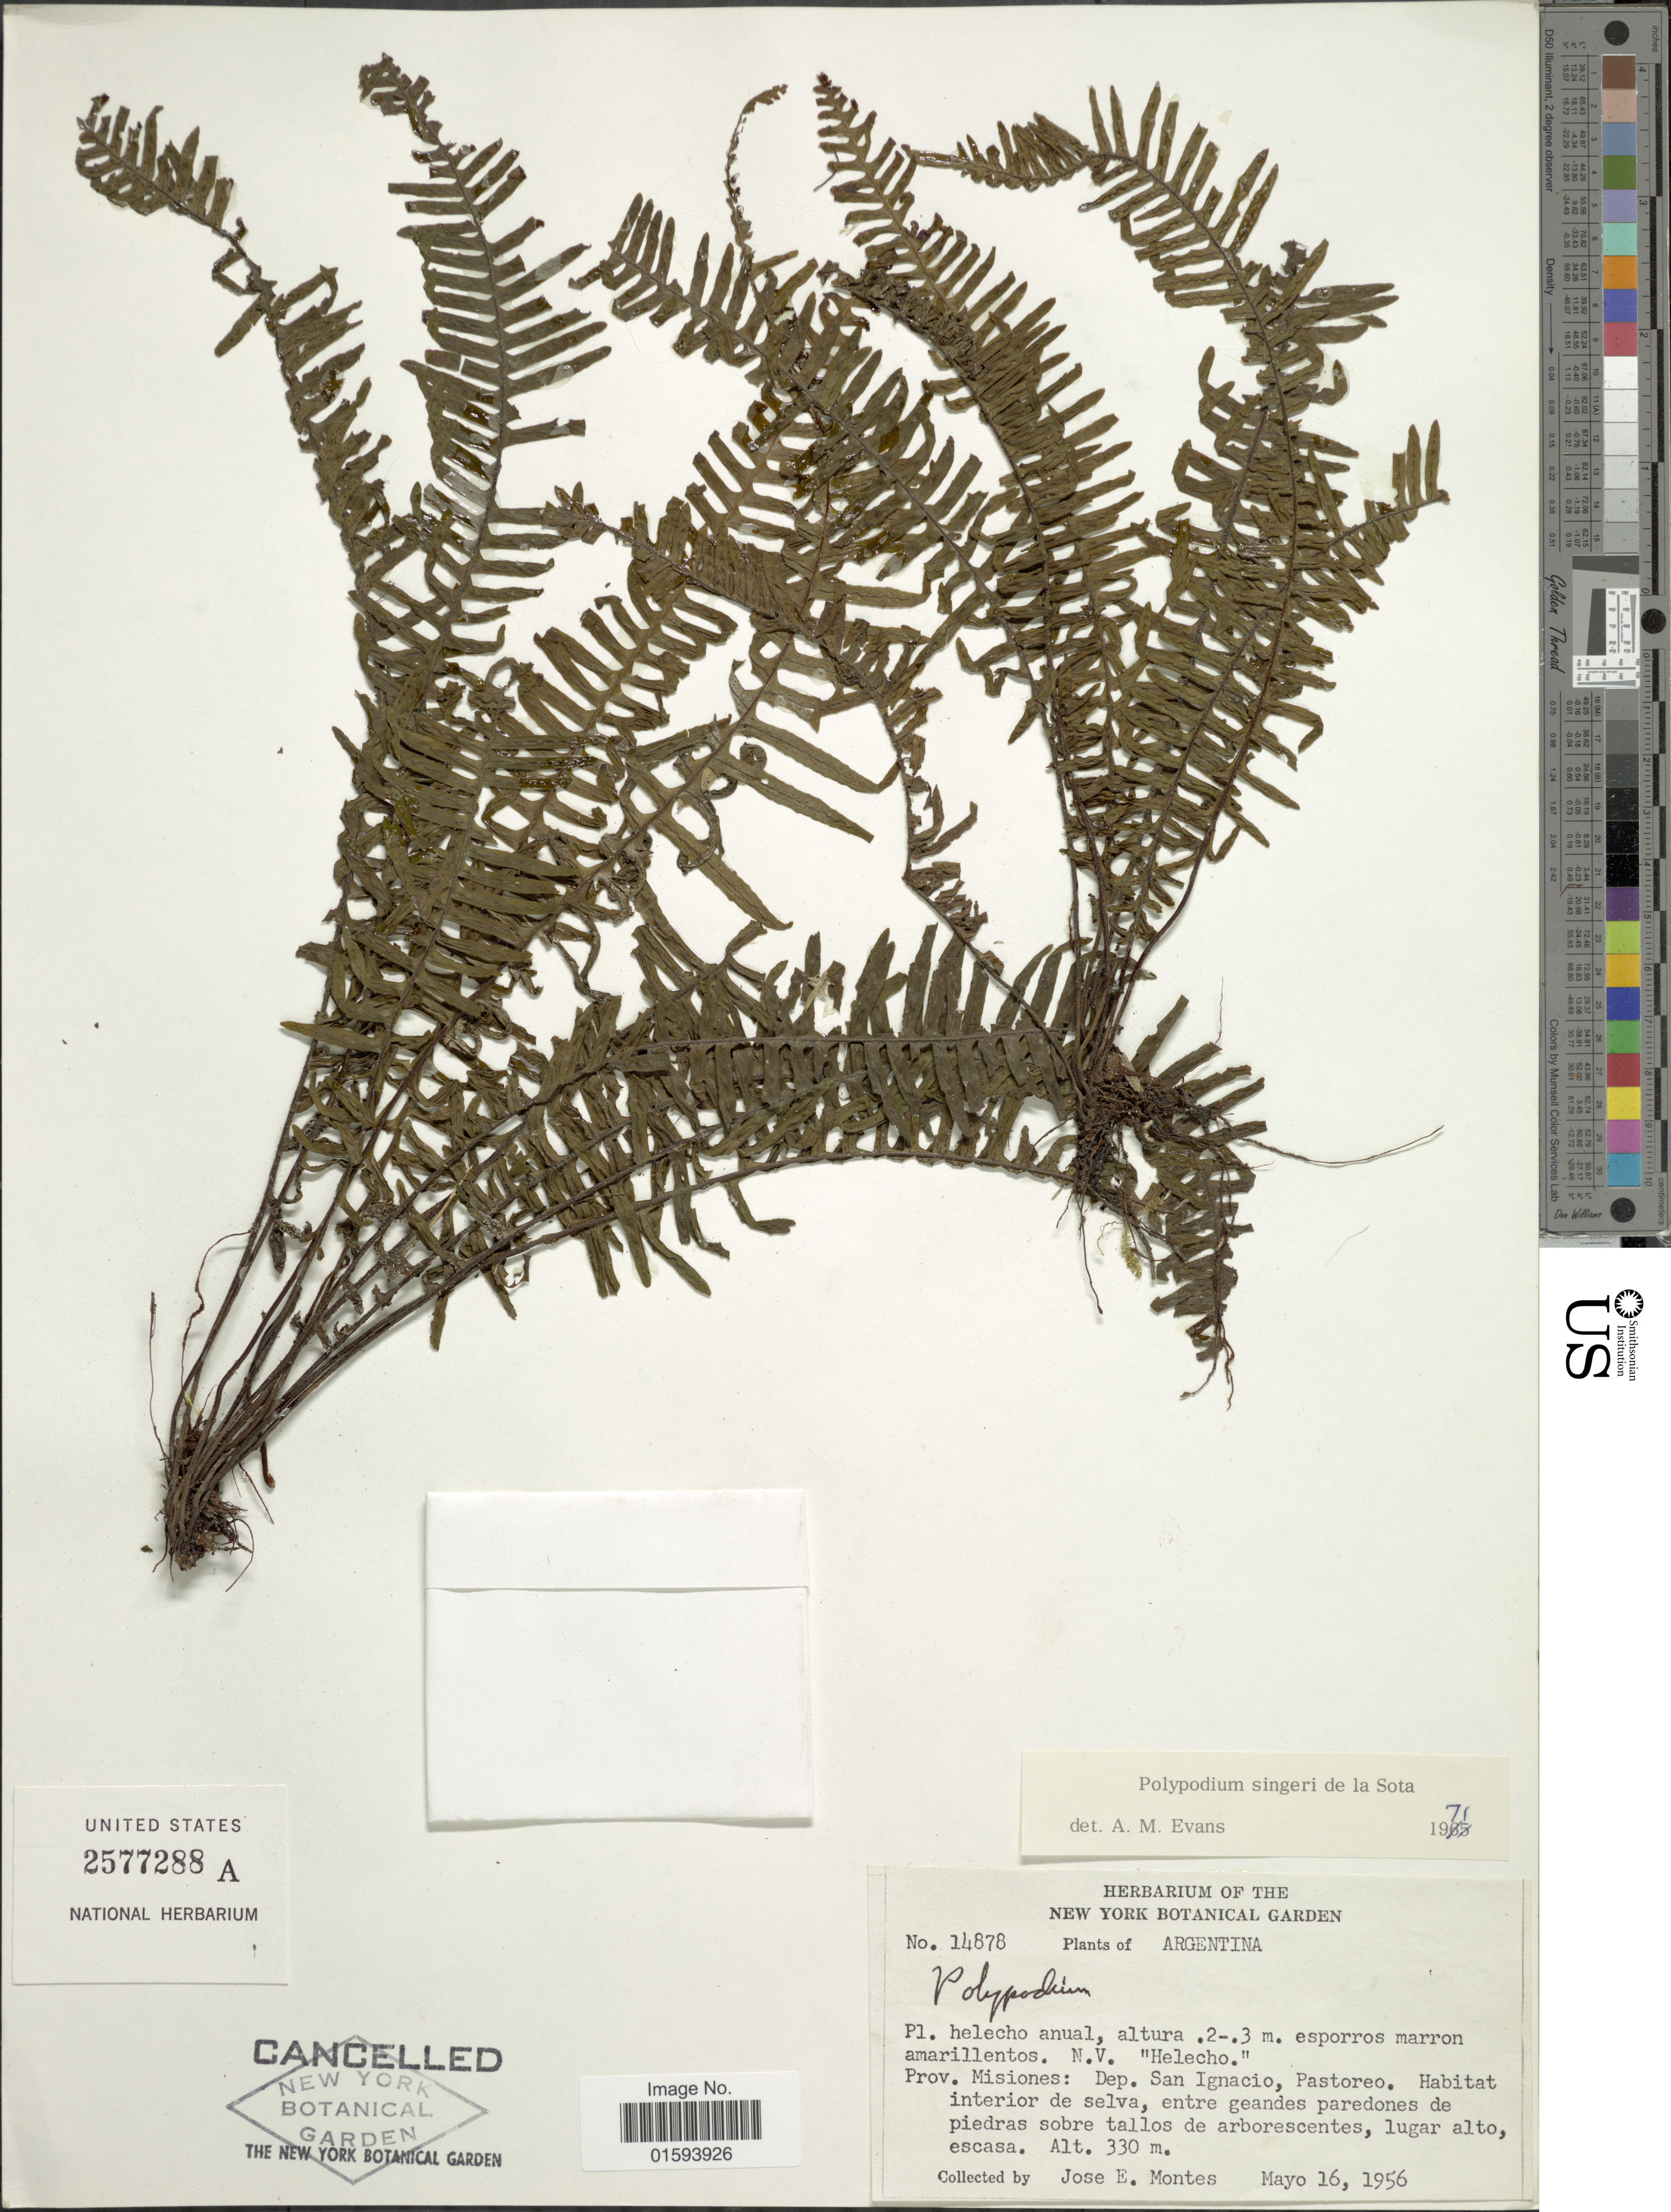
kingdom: Plantae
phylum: Tracheophyta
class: Polypodiopsida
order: Polypodiales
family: Polypodiaceae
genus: Pecluma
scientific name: Pecluma singeri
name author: (de la Sota) Price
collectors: J. E. Montes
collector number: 14878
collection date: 1956-05-16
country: Argentina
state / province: Misiones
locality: Prov. Misiones: Dep. San Ignacio, Pastoreo, Habitat interior de selva, entre geandes paredones de piedras sobre tallos de arborescentes, lugar alto escasa.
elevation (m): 330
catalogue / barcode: US 2577288A